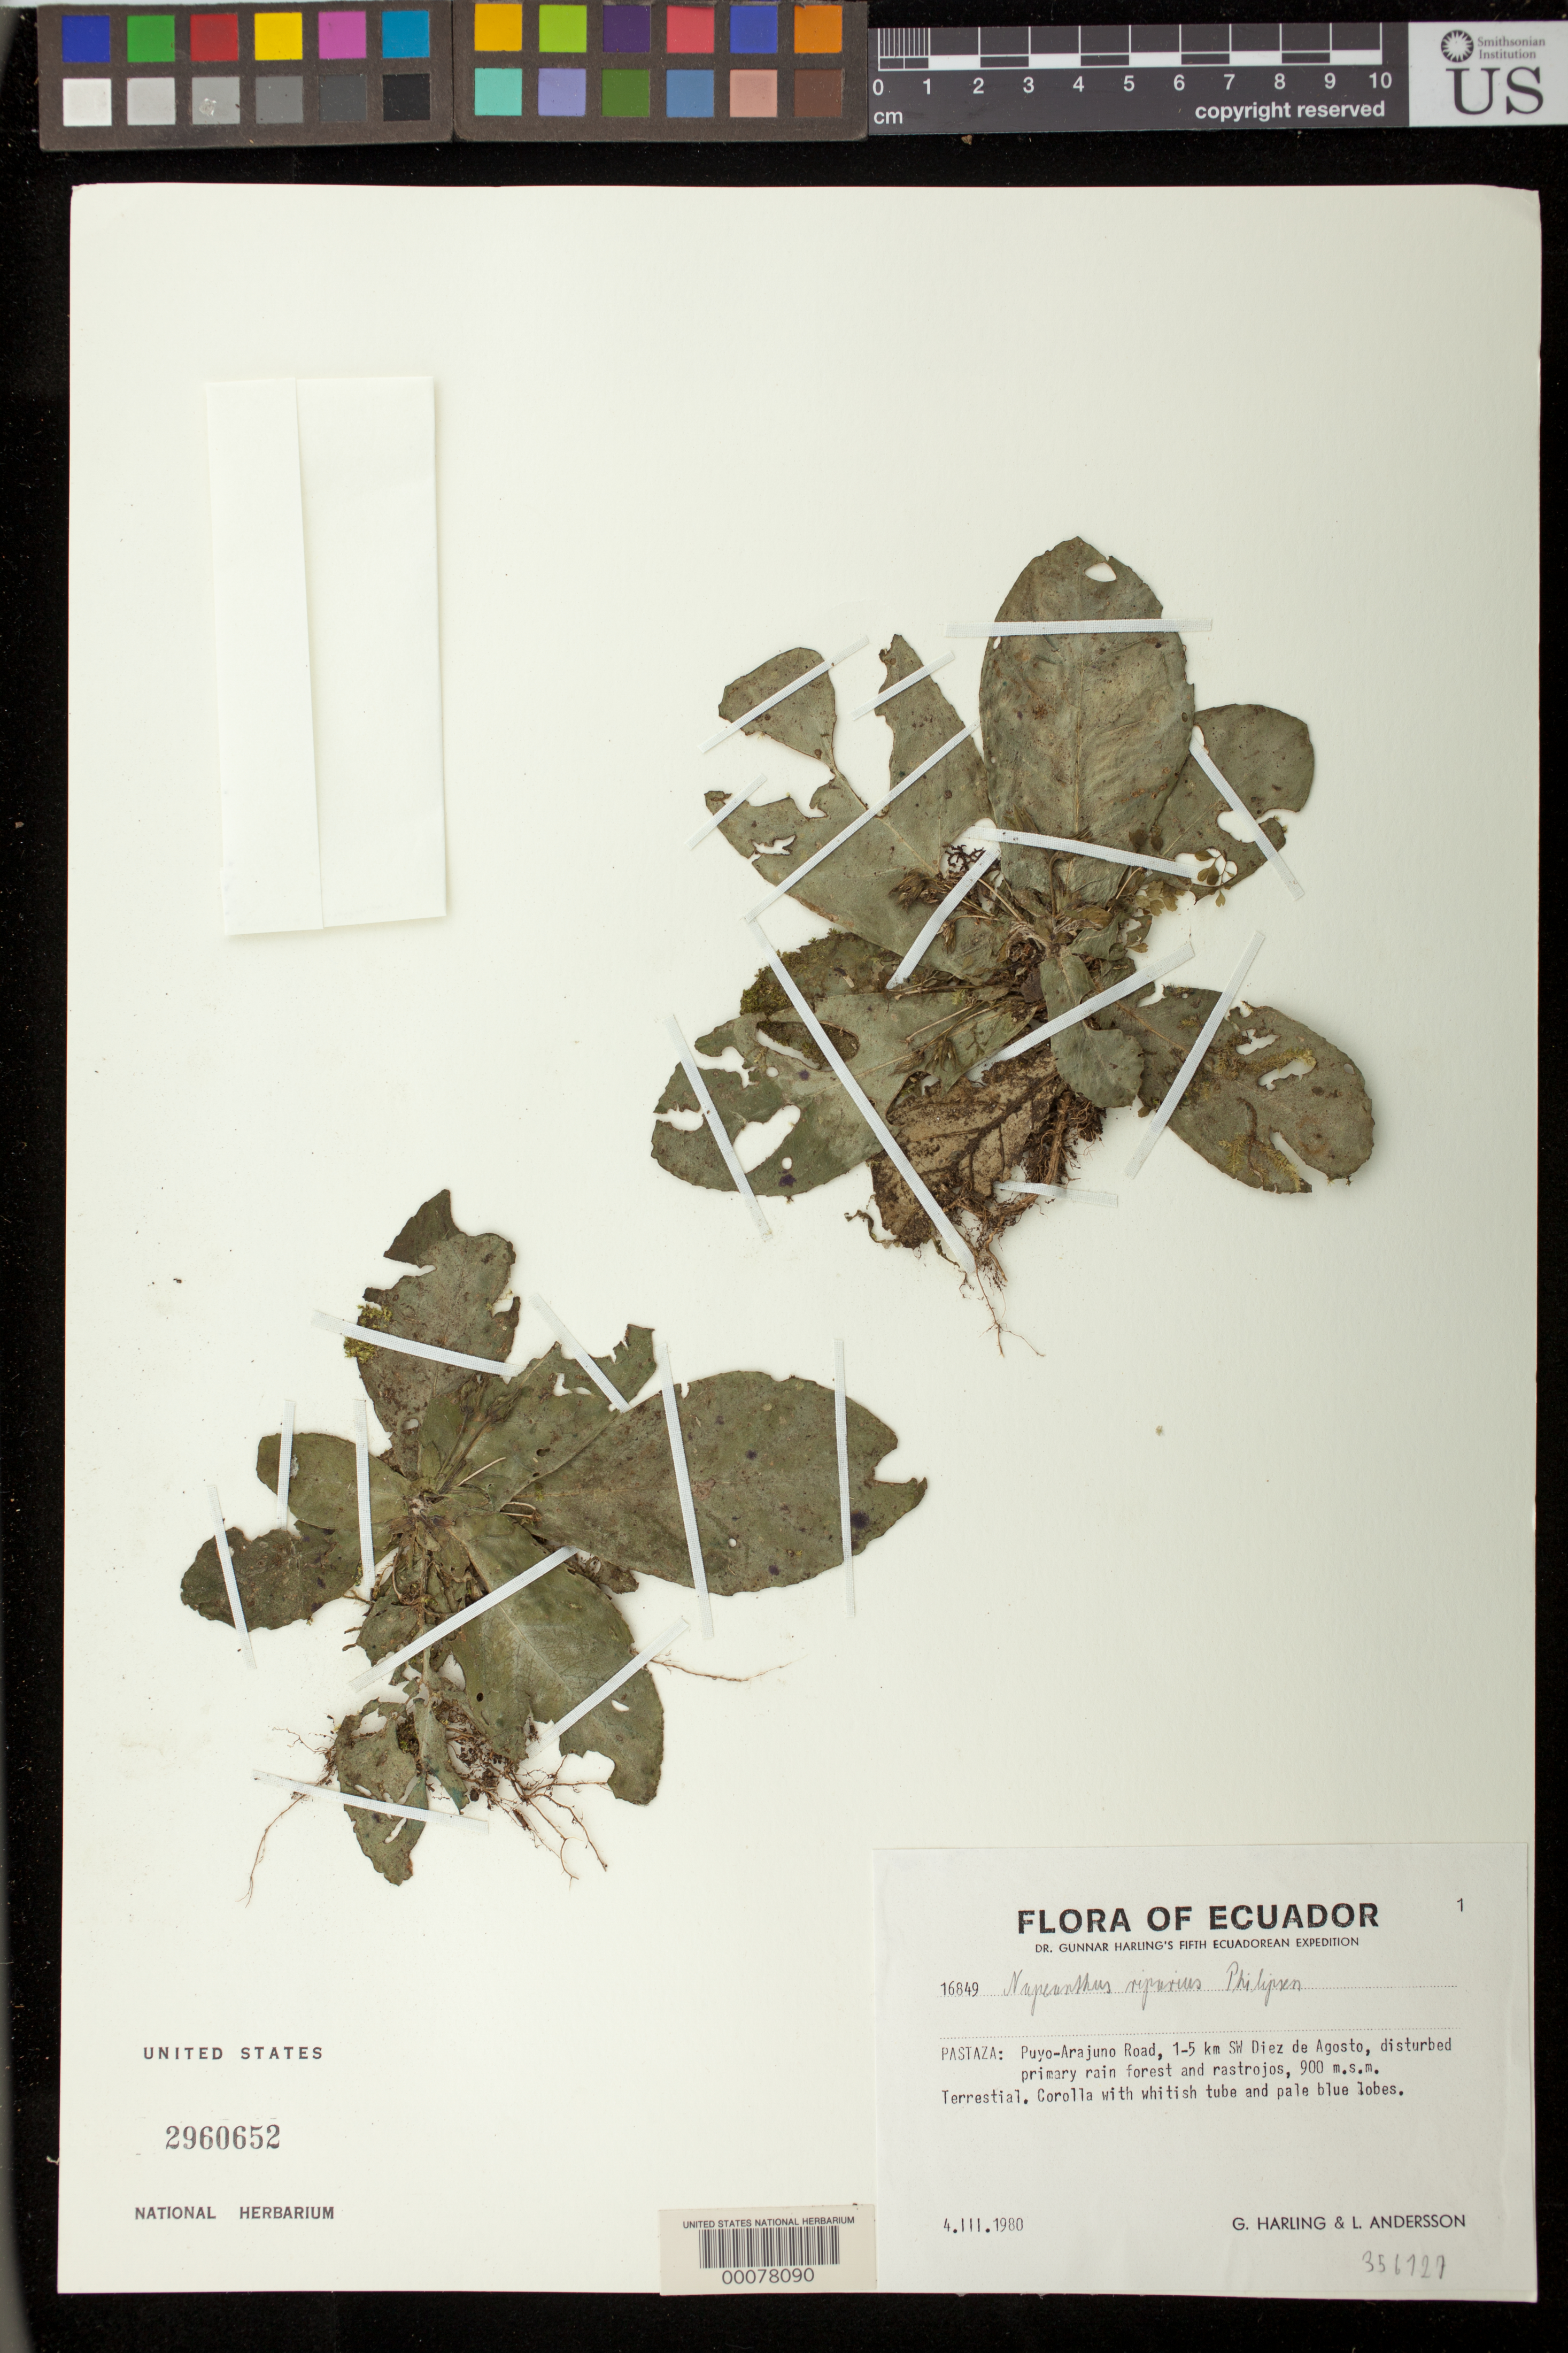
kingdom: Plantae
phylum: Tracheophyta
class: Magnoliopsida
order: Lamiales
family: Gesneriaceae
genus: Napeanthus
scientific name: Napeanthus riparius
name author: Philipson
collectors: G. Harling & L. Andersson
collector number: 16849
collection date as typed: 04 Mar 1980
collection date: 1980-03-04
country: Ecuador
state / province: Pastaza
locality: Puyo-Arajuno road, 1-5 km SW Diez de Agosto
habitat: Disturbed primary rain forest and rastrojos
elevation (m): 900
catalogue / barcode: US 2960652